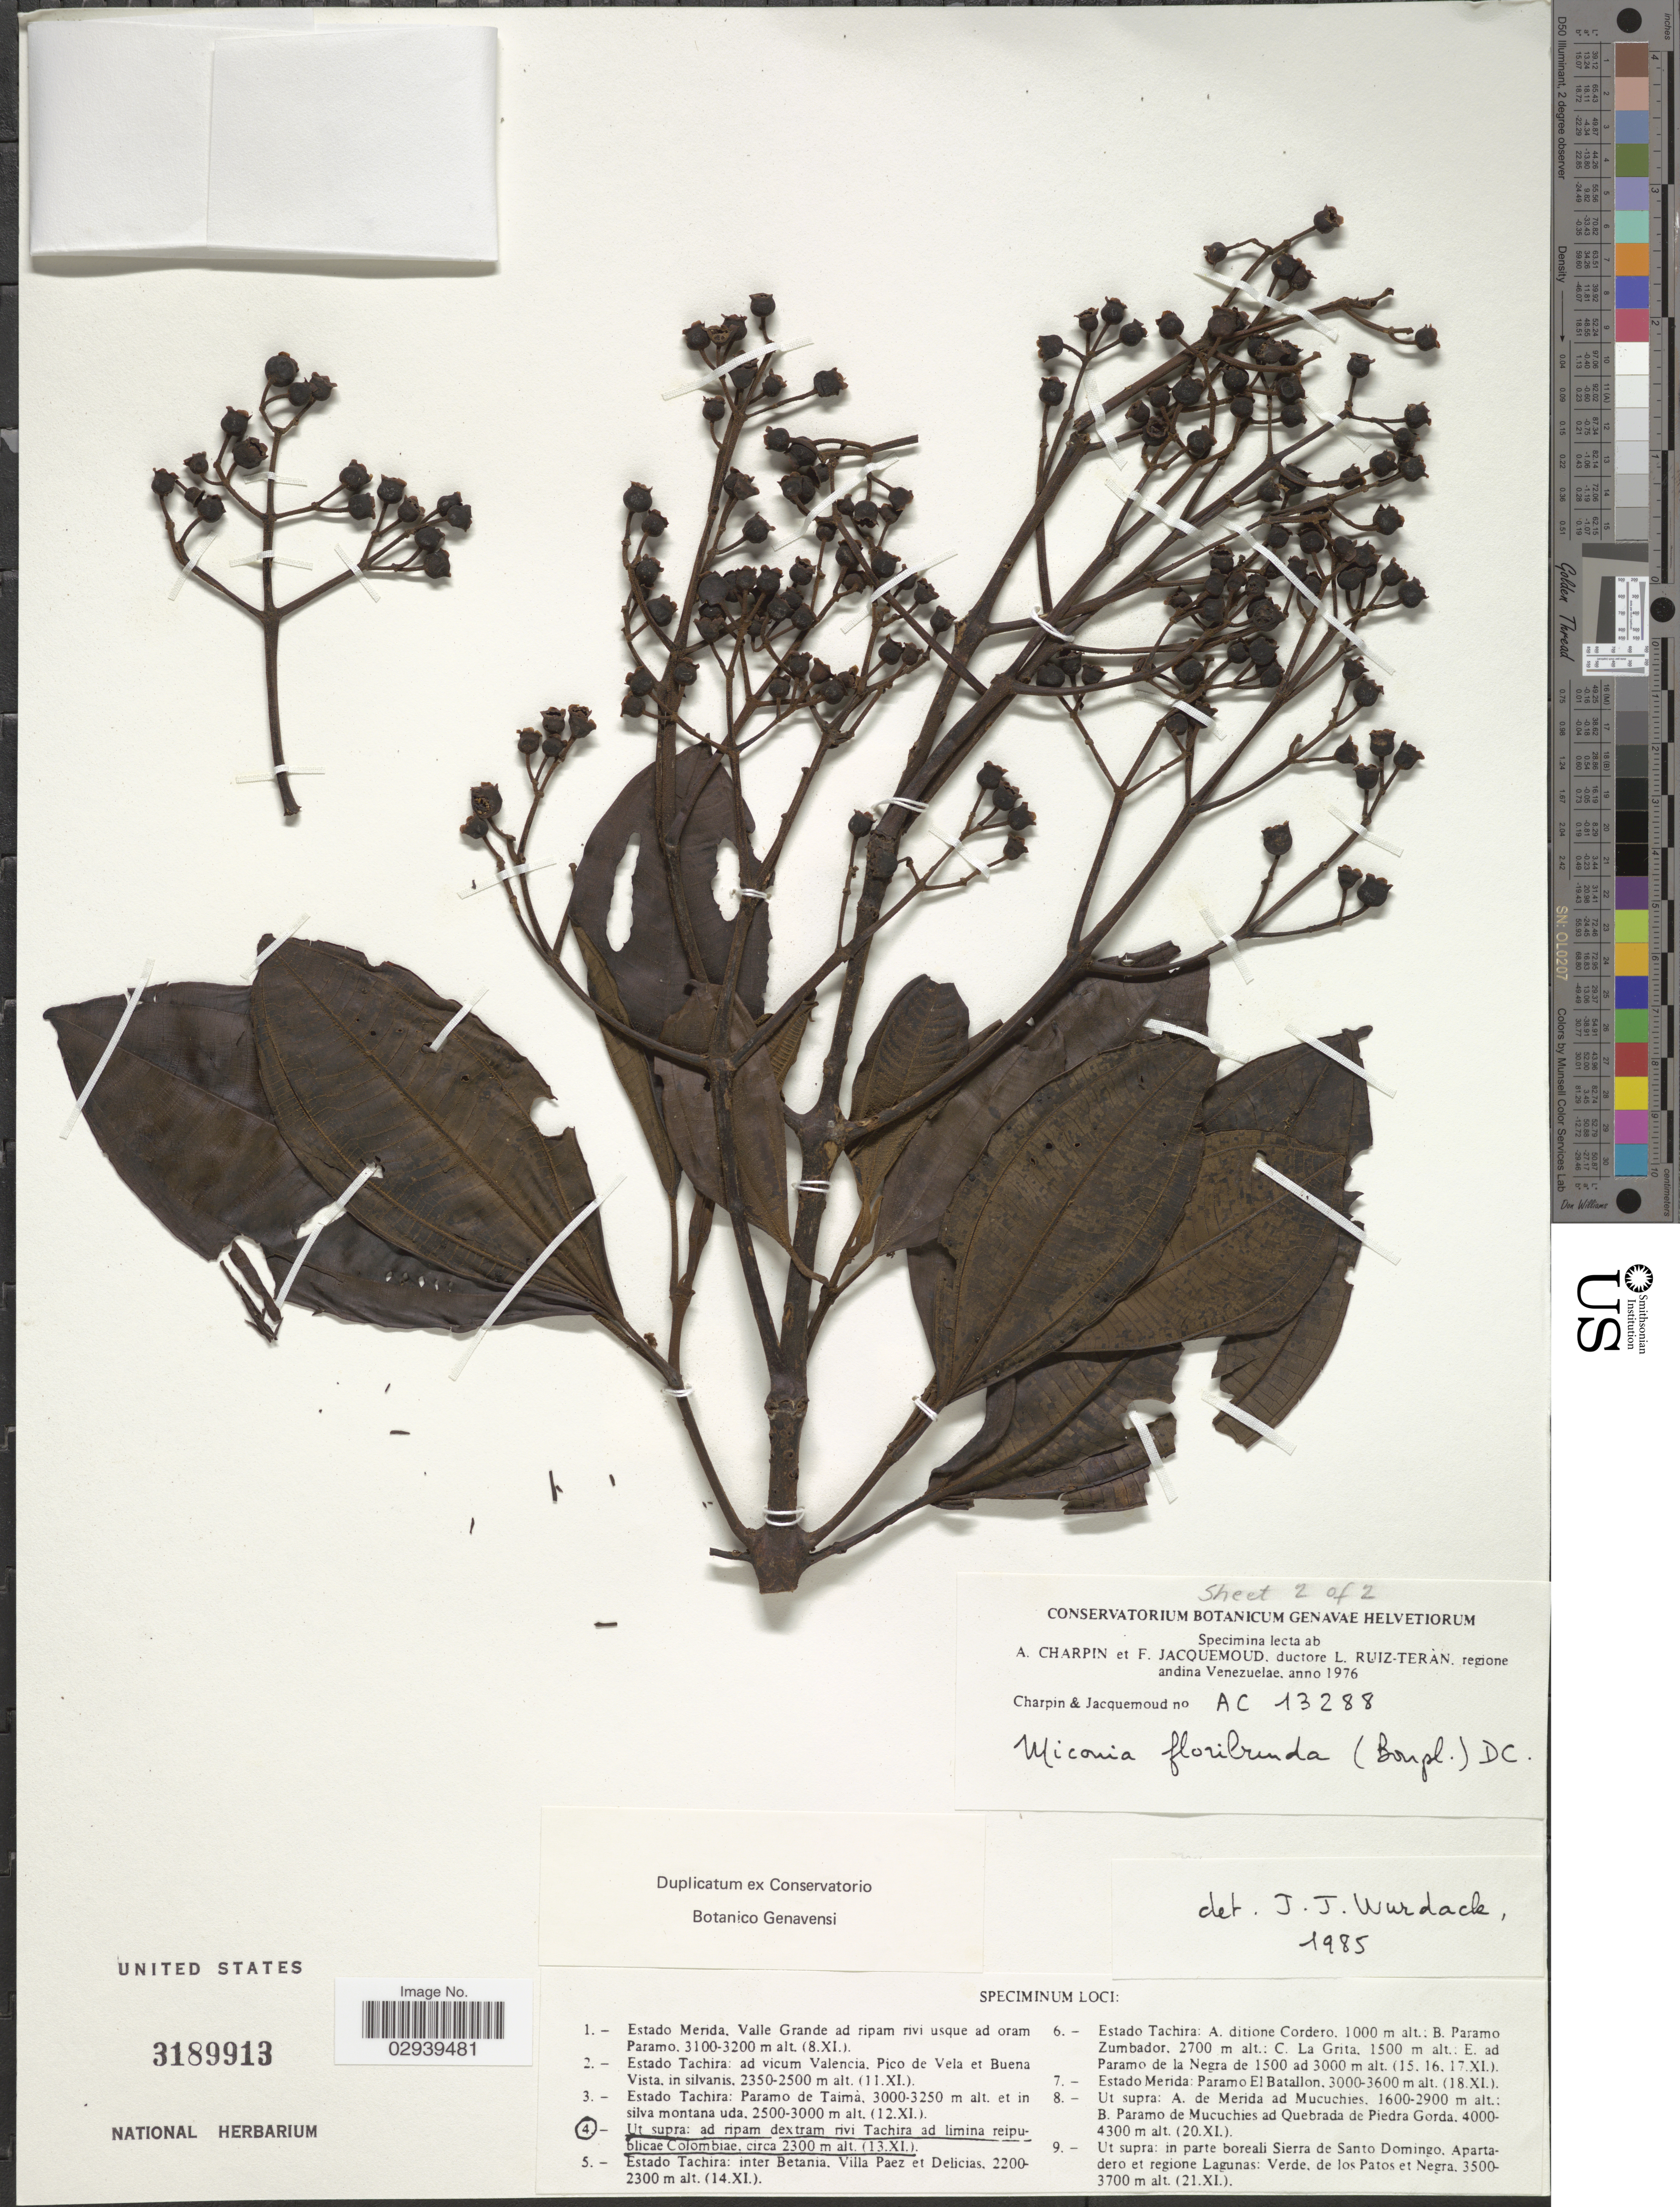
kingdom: Plantae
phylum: Tracheophyta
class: Magnoliopsida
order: Myrtales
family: Melastomataceae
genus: Miconia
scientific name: Miconia floribunda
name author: (Bonpl.) DC.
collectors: A. Charpin & F. Jacquemoud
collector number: AC13288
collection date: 1976-11-13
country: Colombia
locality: Ut supra: ad ripem dextram rivi Tachira ad limina reipublicae Colombiae.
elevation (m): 2300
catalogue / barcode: US 3189913